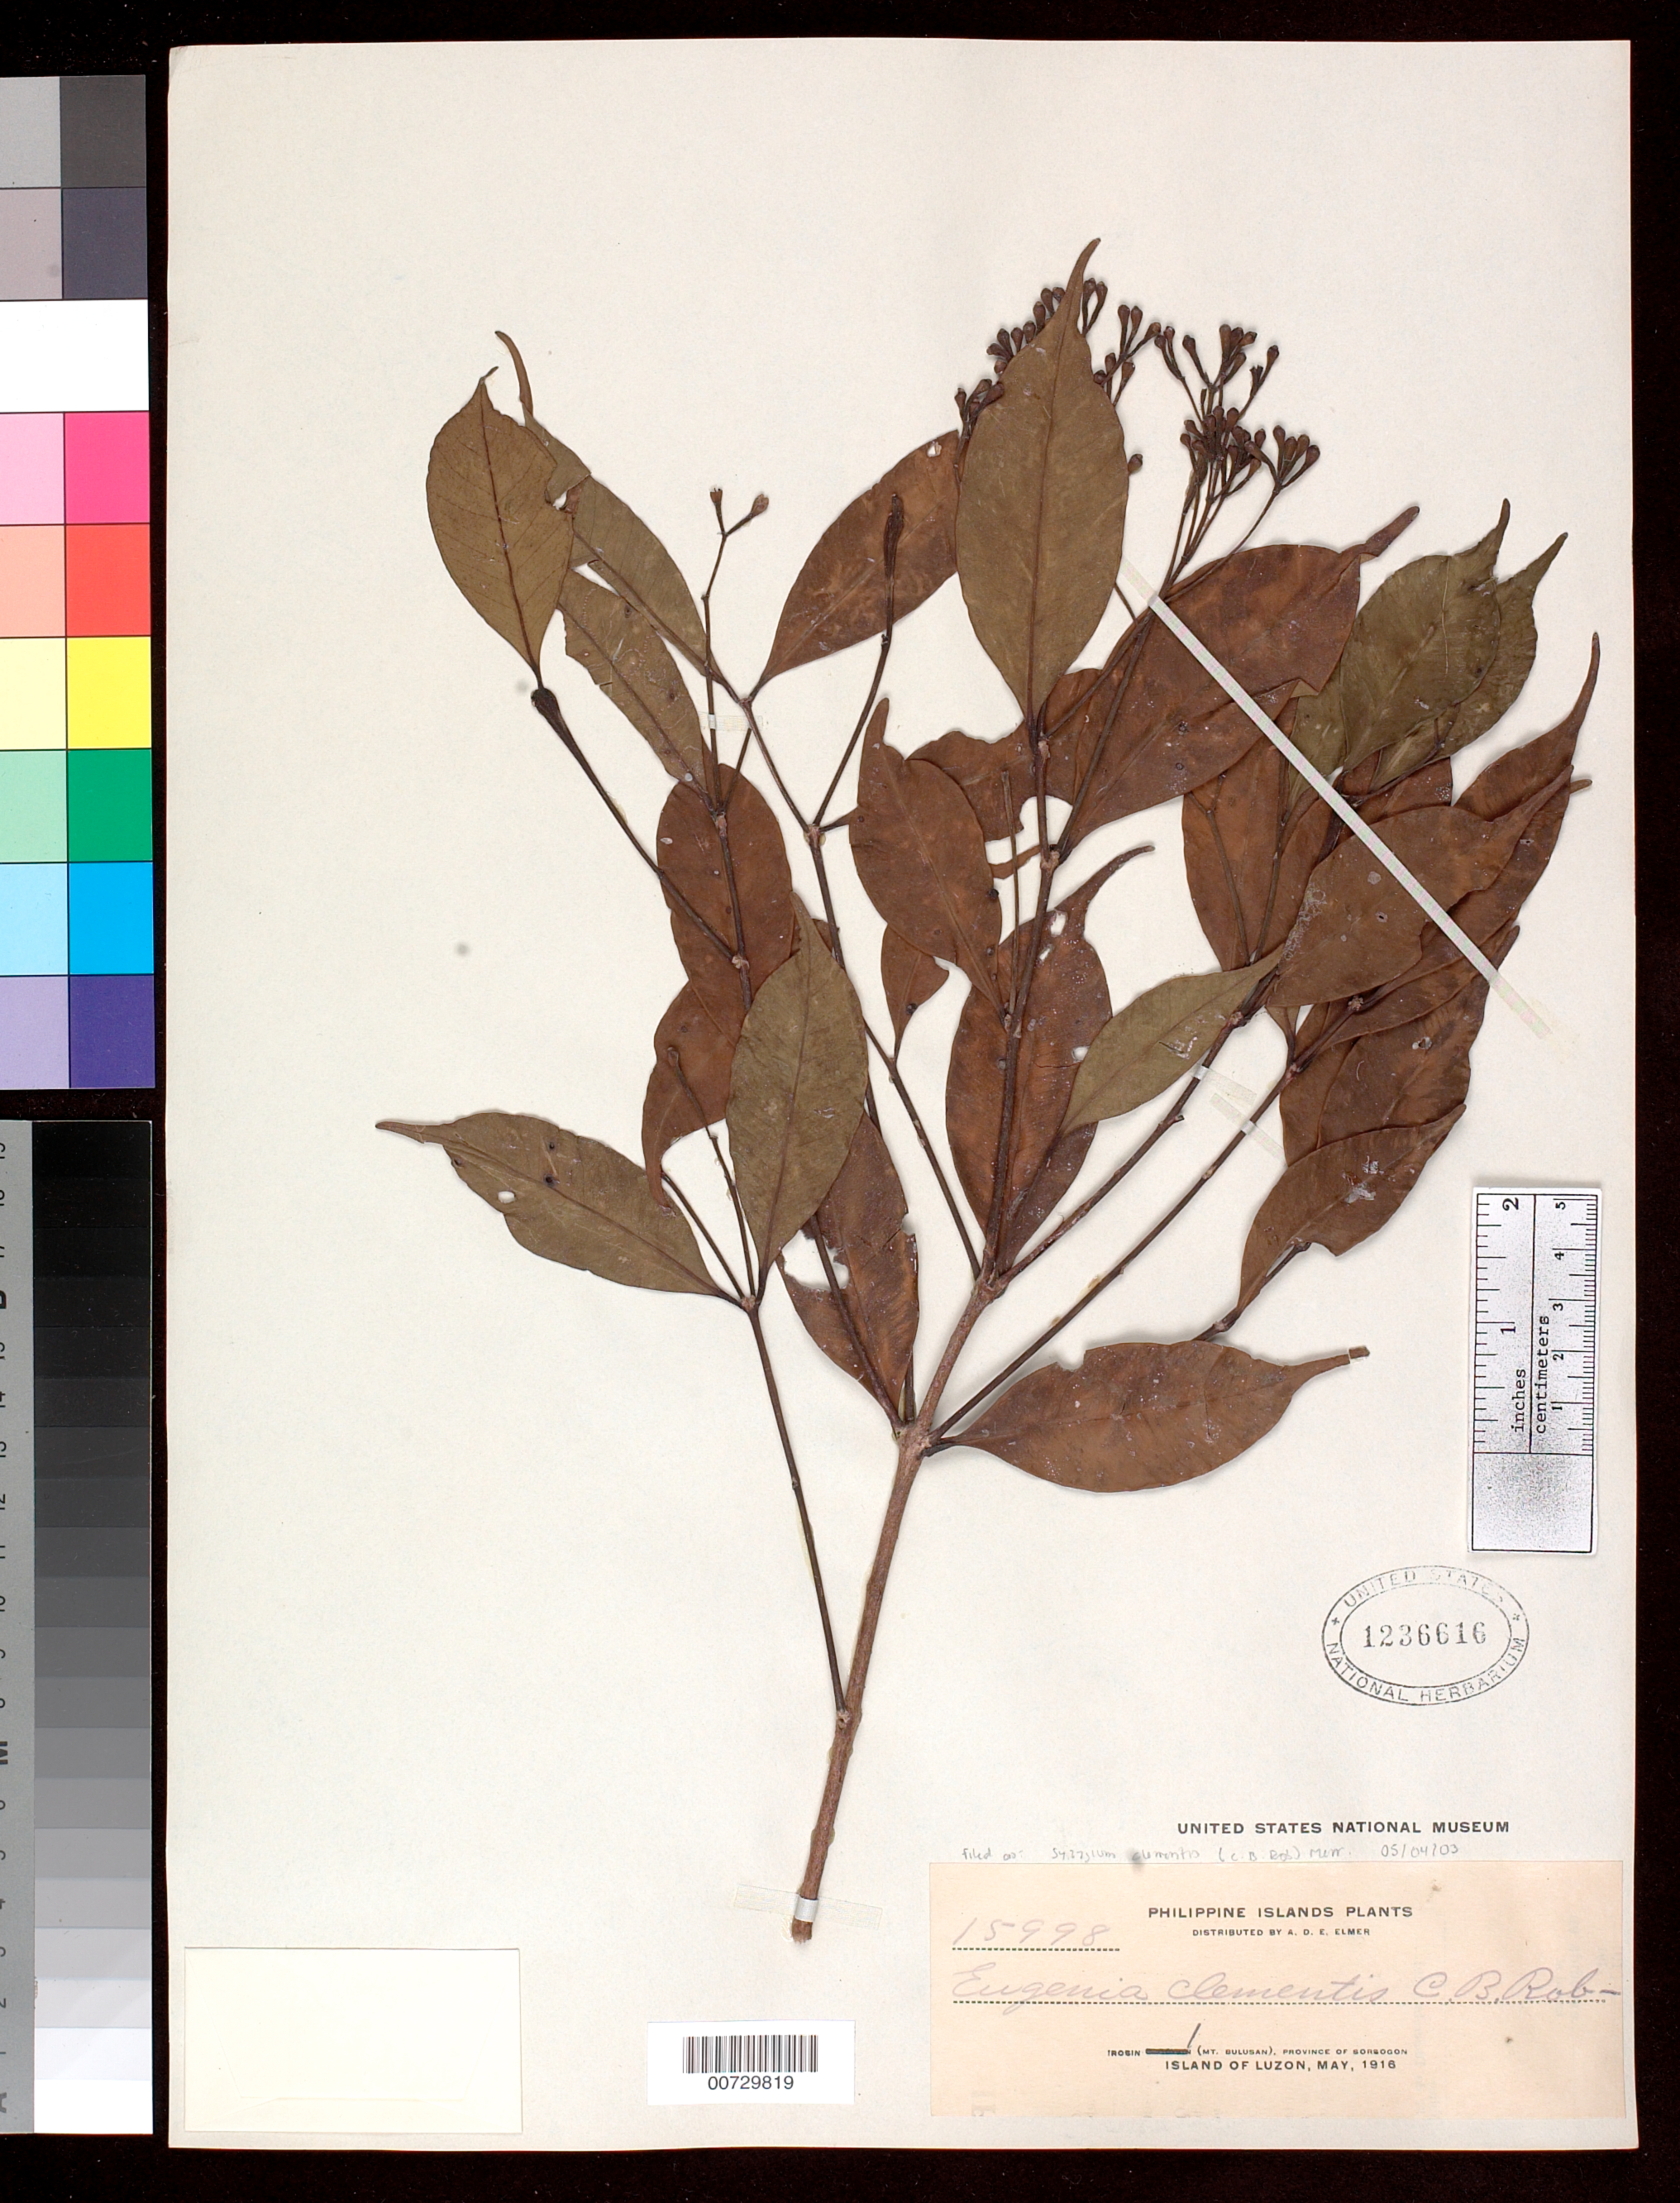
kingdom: Plantae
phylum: Tracheophyta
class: Magnoliopsida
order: Myrtales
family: Myrtaceae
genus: Syzygium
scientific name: Syzygium clementis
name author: (C.B. Rob.) Merr.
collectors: A. D. E. Elmer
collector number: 15998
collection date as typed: May 1916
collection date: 1916-05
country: Philippines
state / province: Bicol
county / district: Sorsogon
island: Luzon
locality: Irosin (Mt. Bulusan), Province of Sorsogon, Island of Luzon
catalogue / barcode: US 1236616